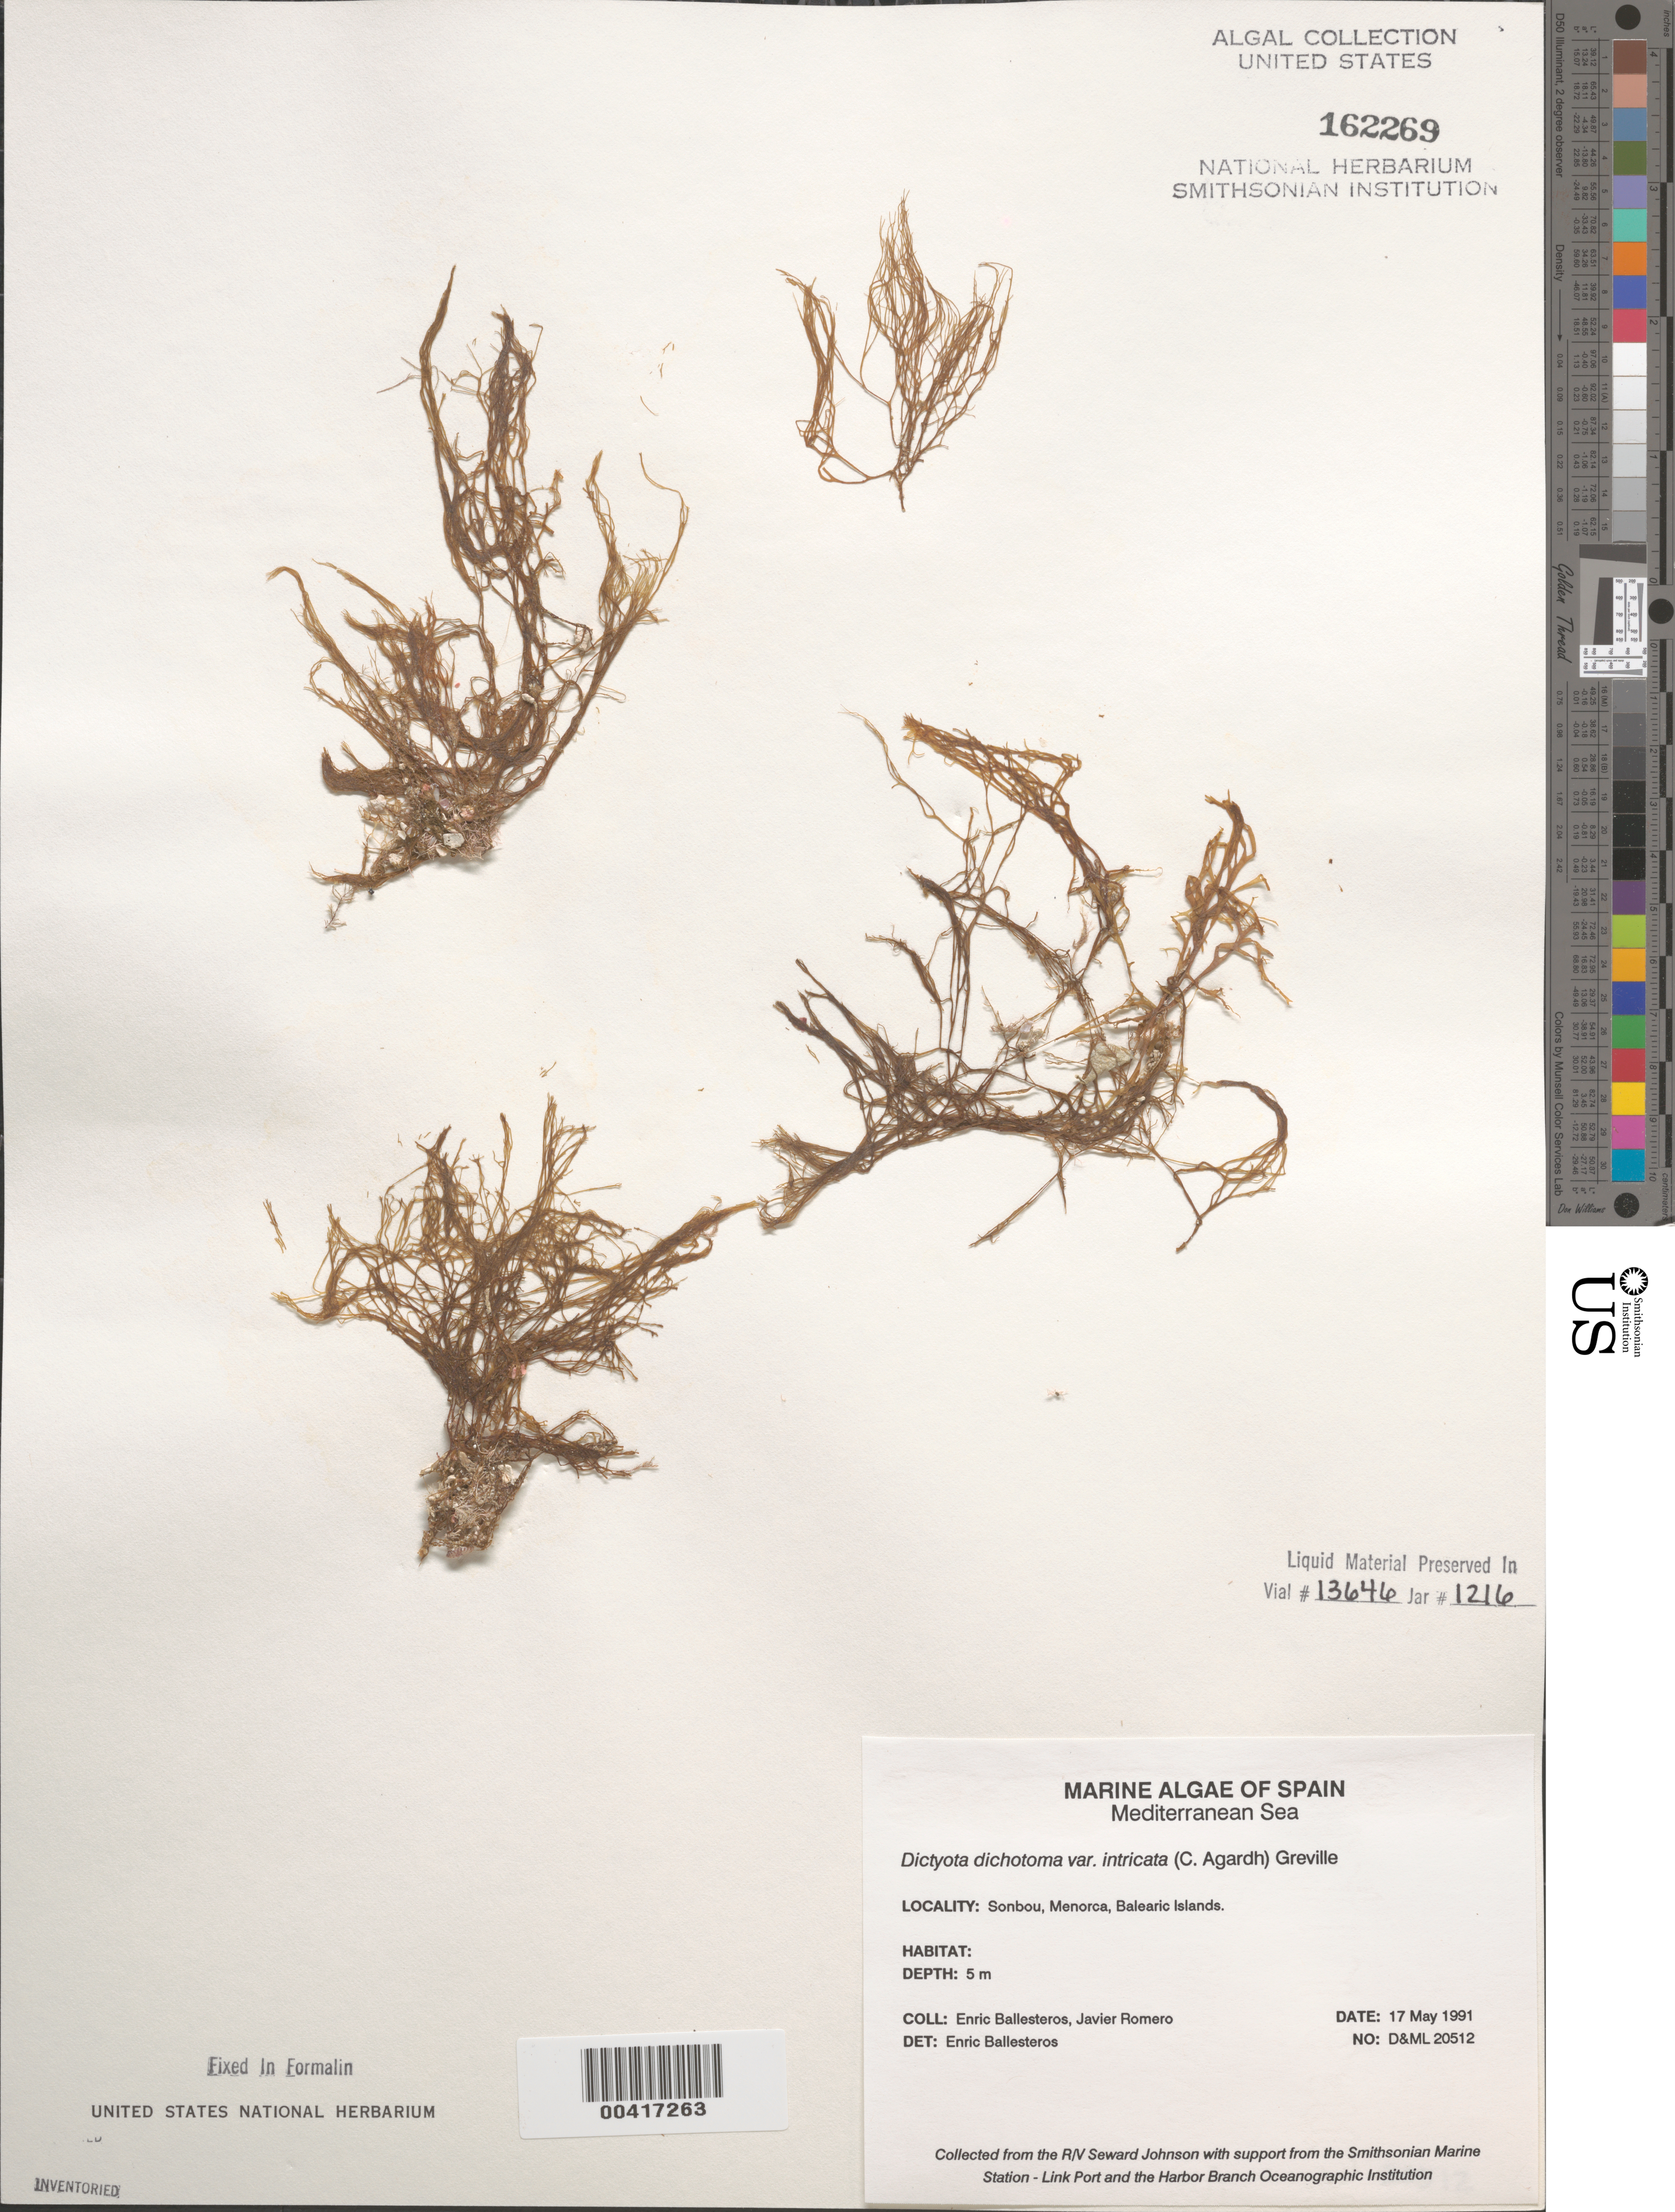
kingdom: Chromista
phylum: Ochrophyta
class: Phaeophyceae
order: Dictyotales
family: Dictyotaceae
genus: Dictyota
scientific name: Dictyota dichotoma var. intricata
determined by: Ballesteros, E.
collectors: E. Ballesteros & J. Romero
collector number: D&ML 20512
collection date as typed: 17 May 1991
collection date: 1991-05-17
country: Spain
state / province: Islas Baleares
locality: Sonbou, menorca, balearic islands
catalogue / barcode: US 162269